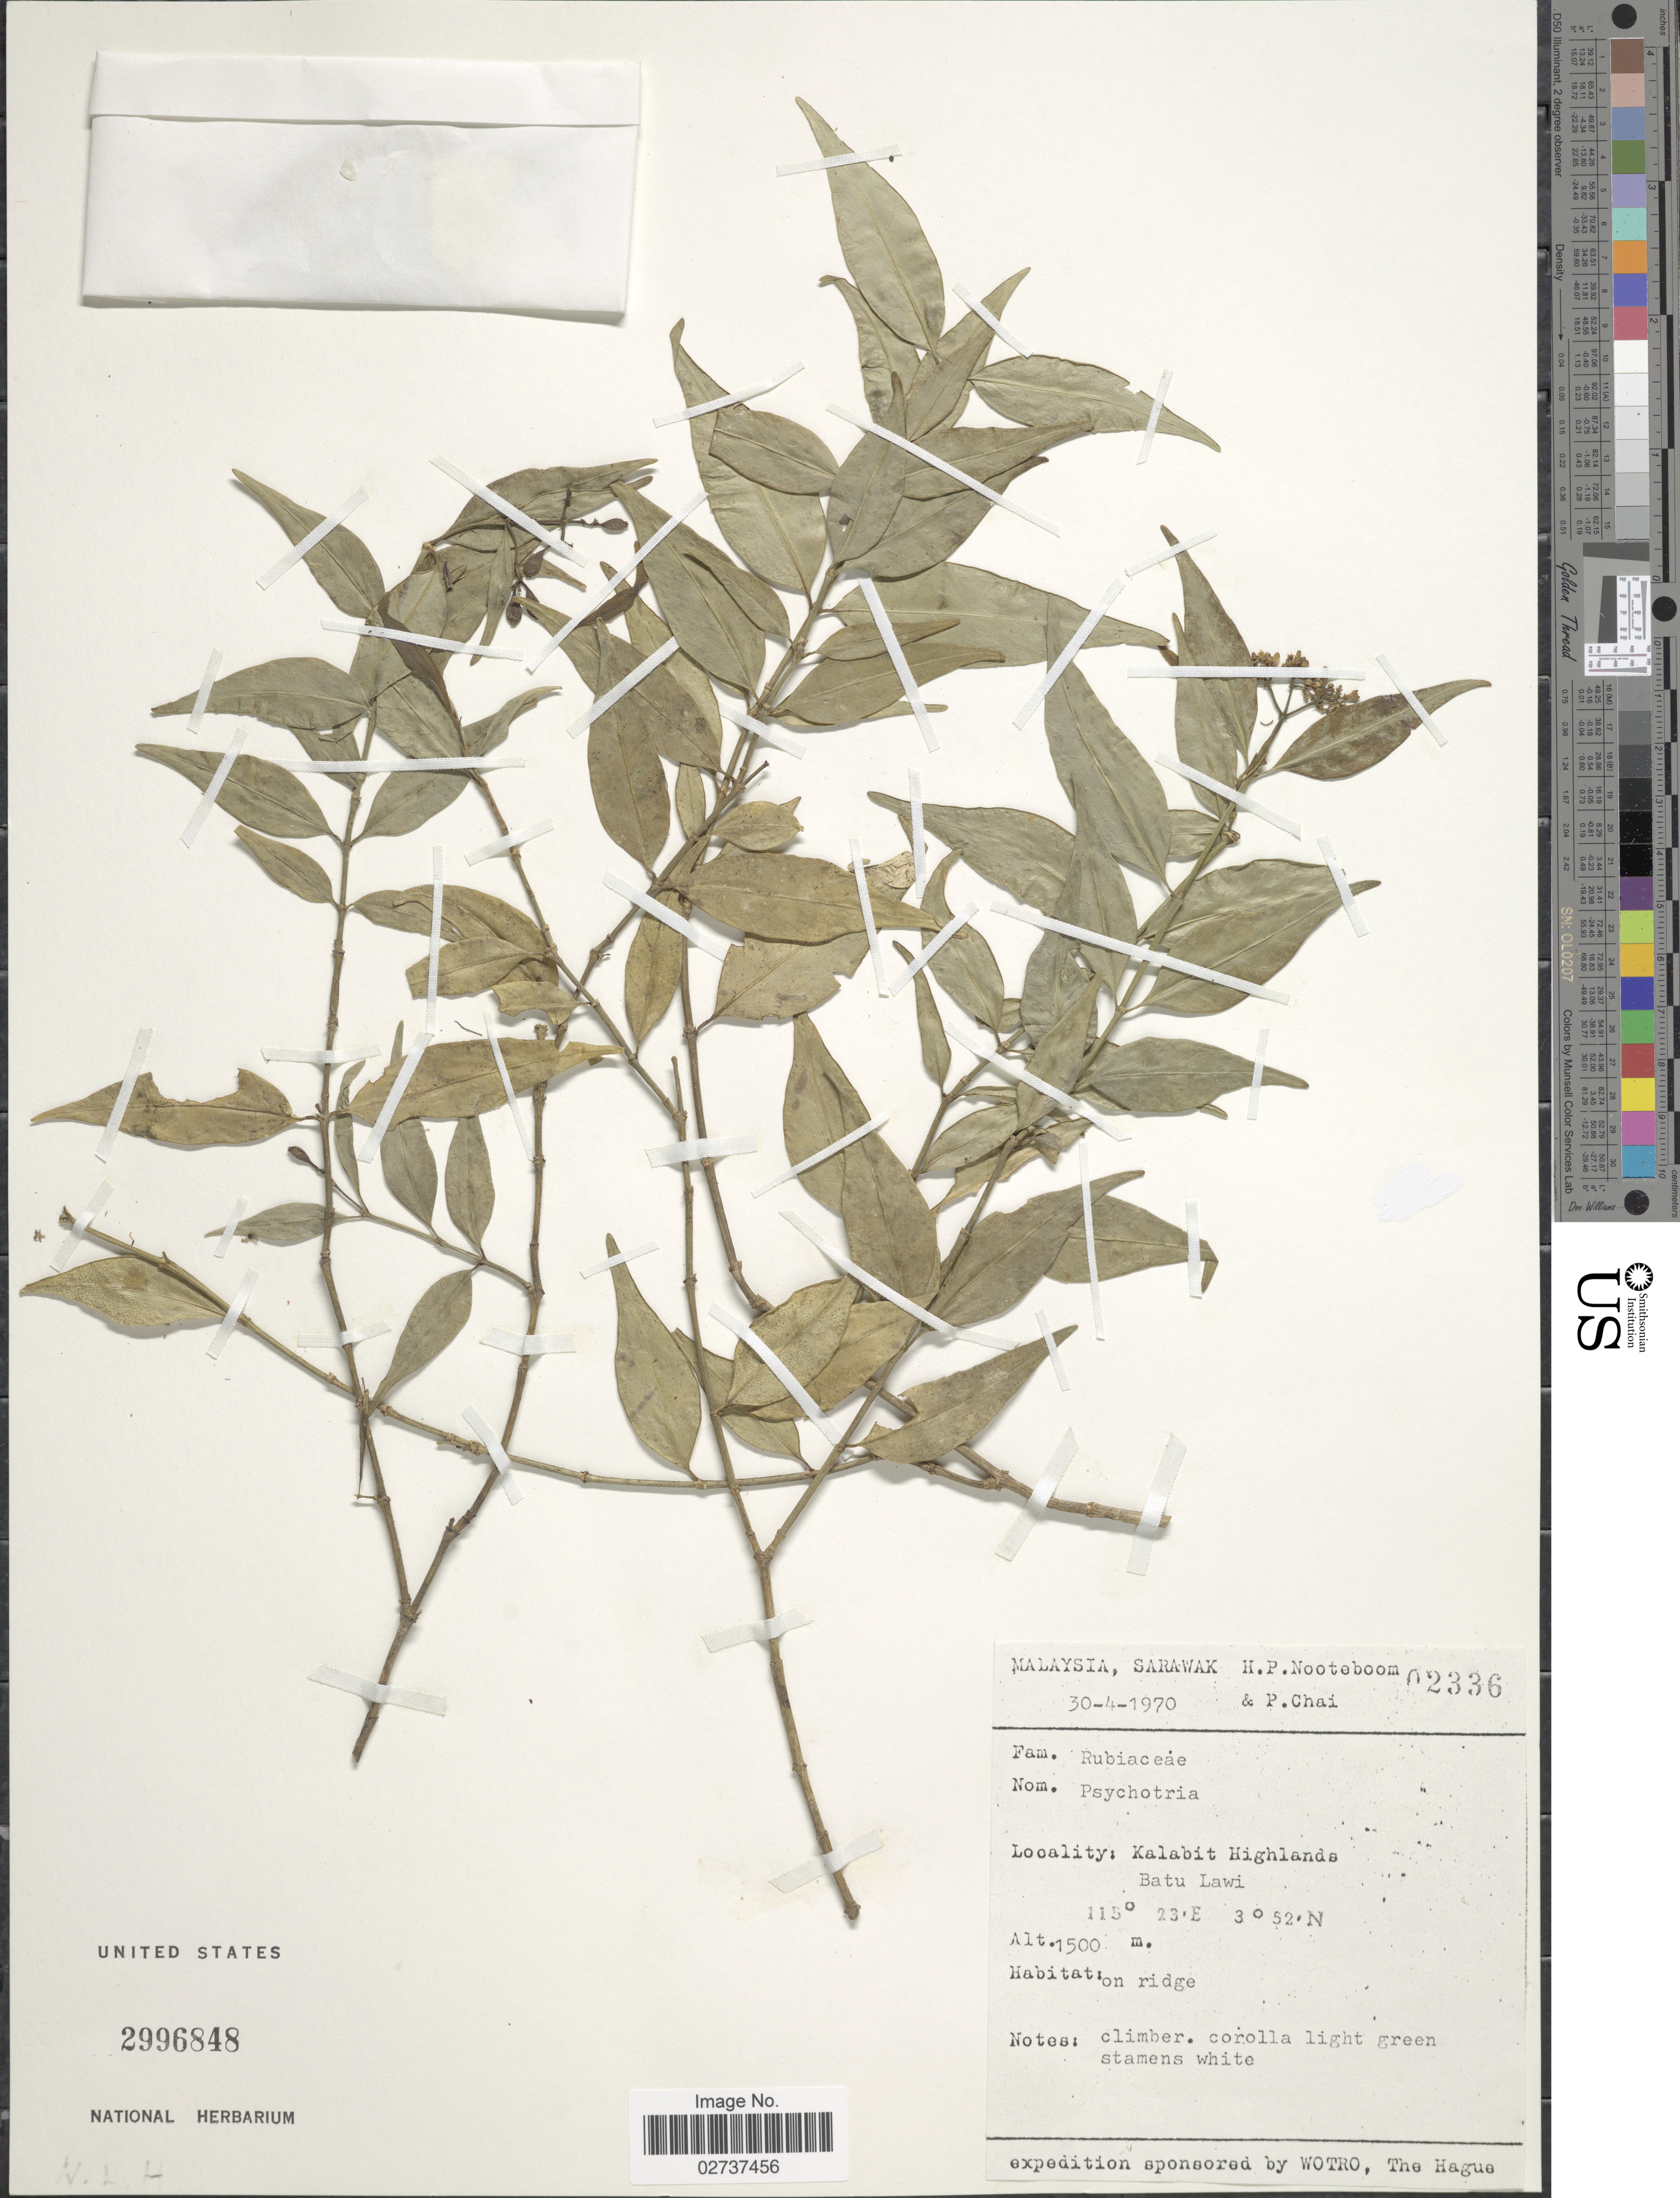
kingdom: Plantae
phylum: Tracheophyta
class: Magnoliopsida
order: Gentianales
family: Rubiaceae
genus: Psychotria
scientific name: Psychotria sp.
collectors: H. P. Nooteboom & P. Chai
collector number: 02336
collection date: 1970-04-30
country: Malaysia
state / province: Sarawak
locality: Kalabit Highlands. Batu Lawi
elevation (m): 1500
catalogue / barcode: US 2996848